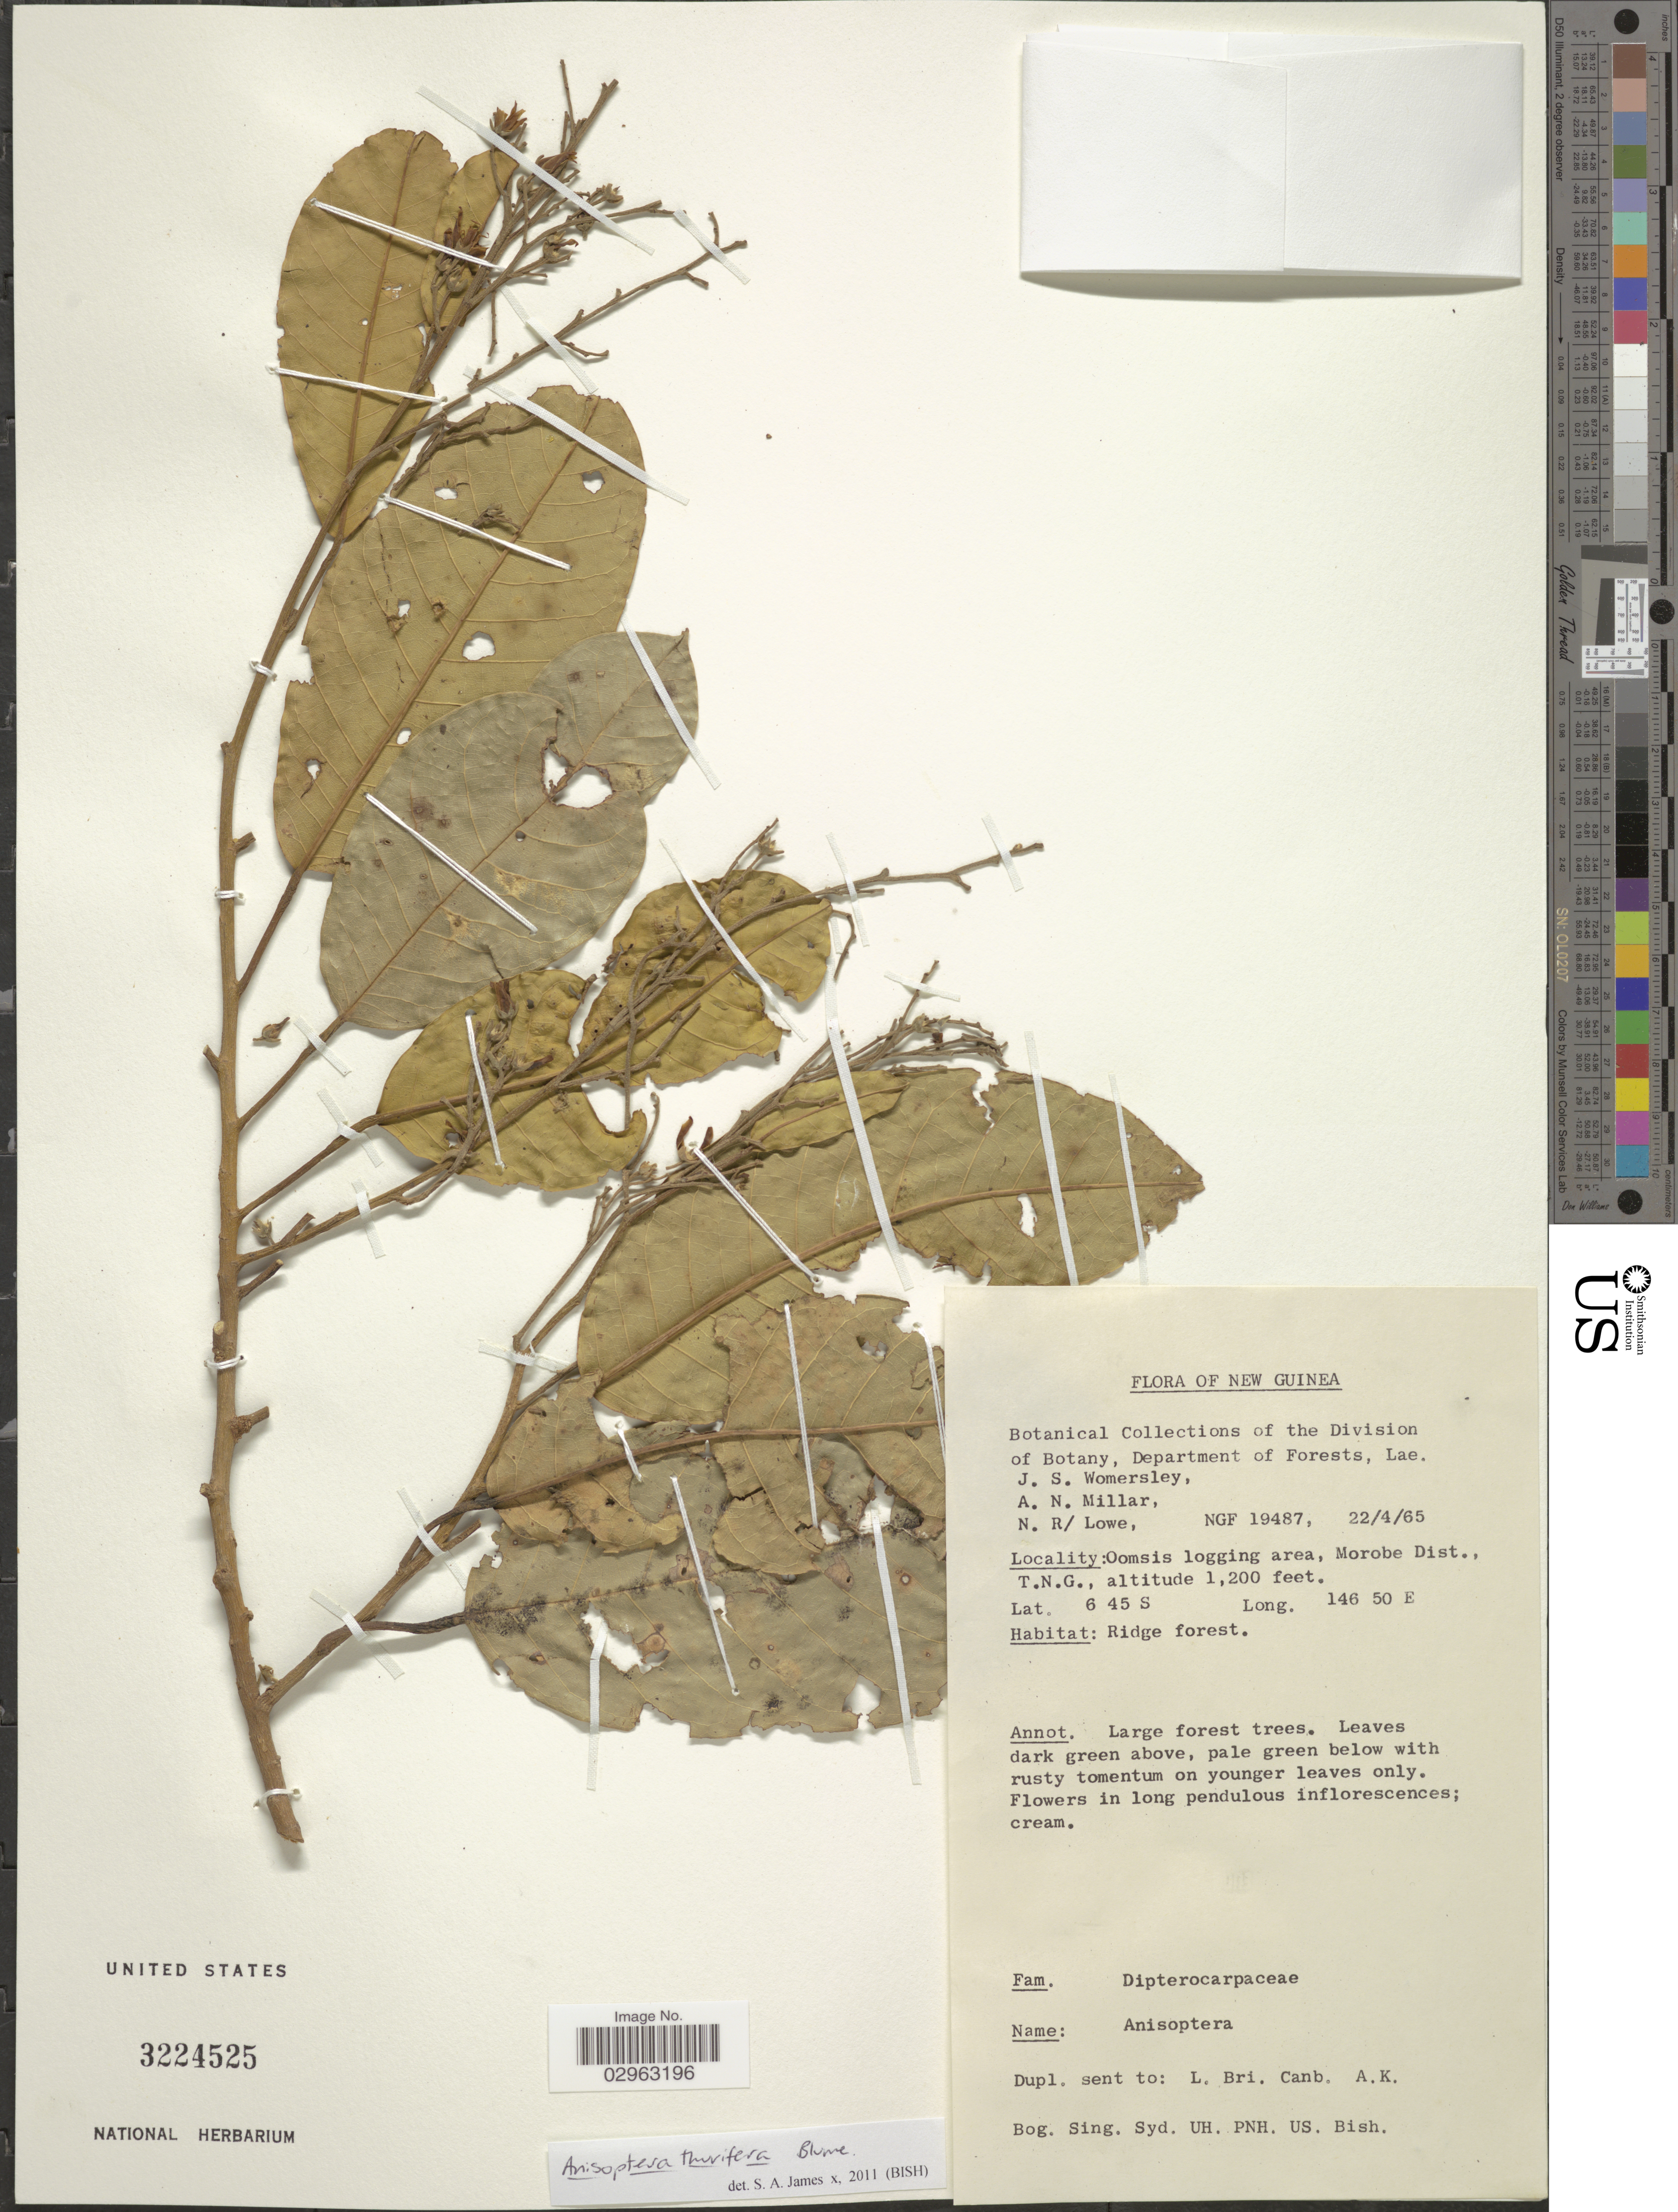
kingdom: Plantae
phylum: Tracheophyta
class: Magnoliopsida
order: Malvales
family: Dipterocarpaceae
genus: Anisoptera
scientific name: Anisoptera thurifera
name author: (Blanco) Blume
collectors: J. S. Womersley, A. Millar & N. Lowe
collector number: NGF19487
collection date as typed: Transcribed d/m/y: 22/4/65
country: Papua New Guinea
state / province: Morobe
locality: Oomsis logging area, Morobe Dist., T.N.G.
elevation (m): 366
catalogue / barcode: US 3224525